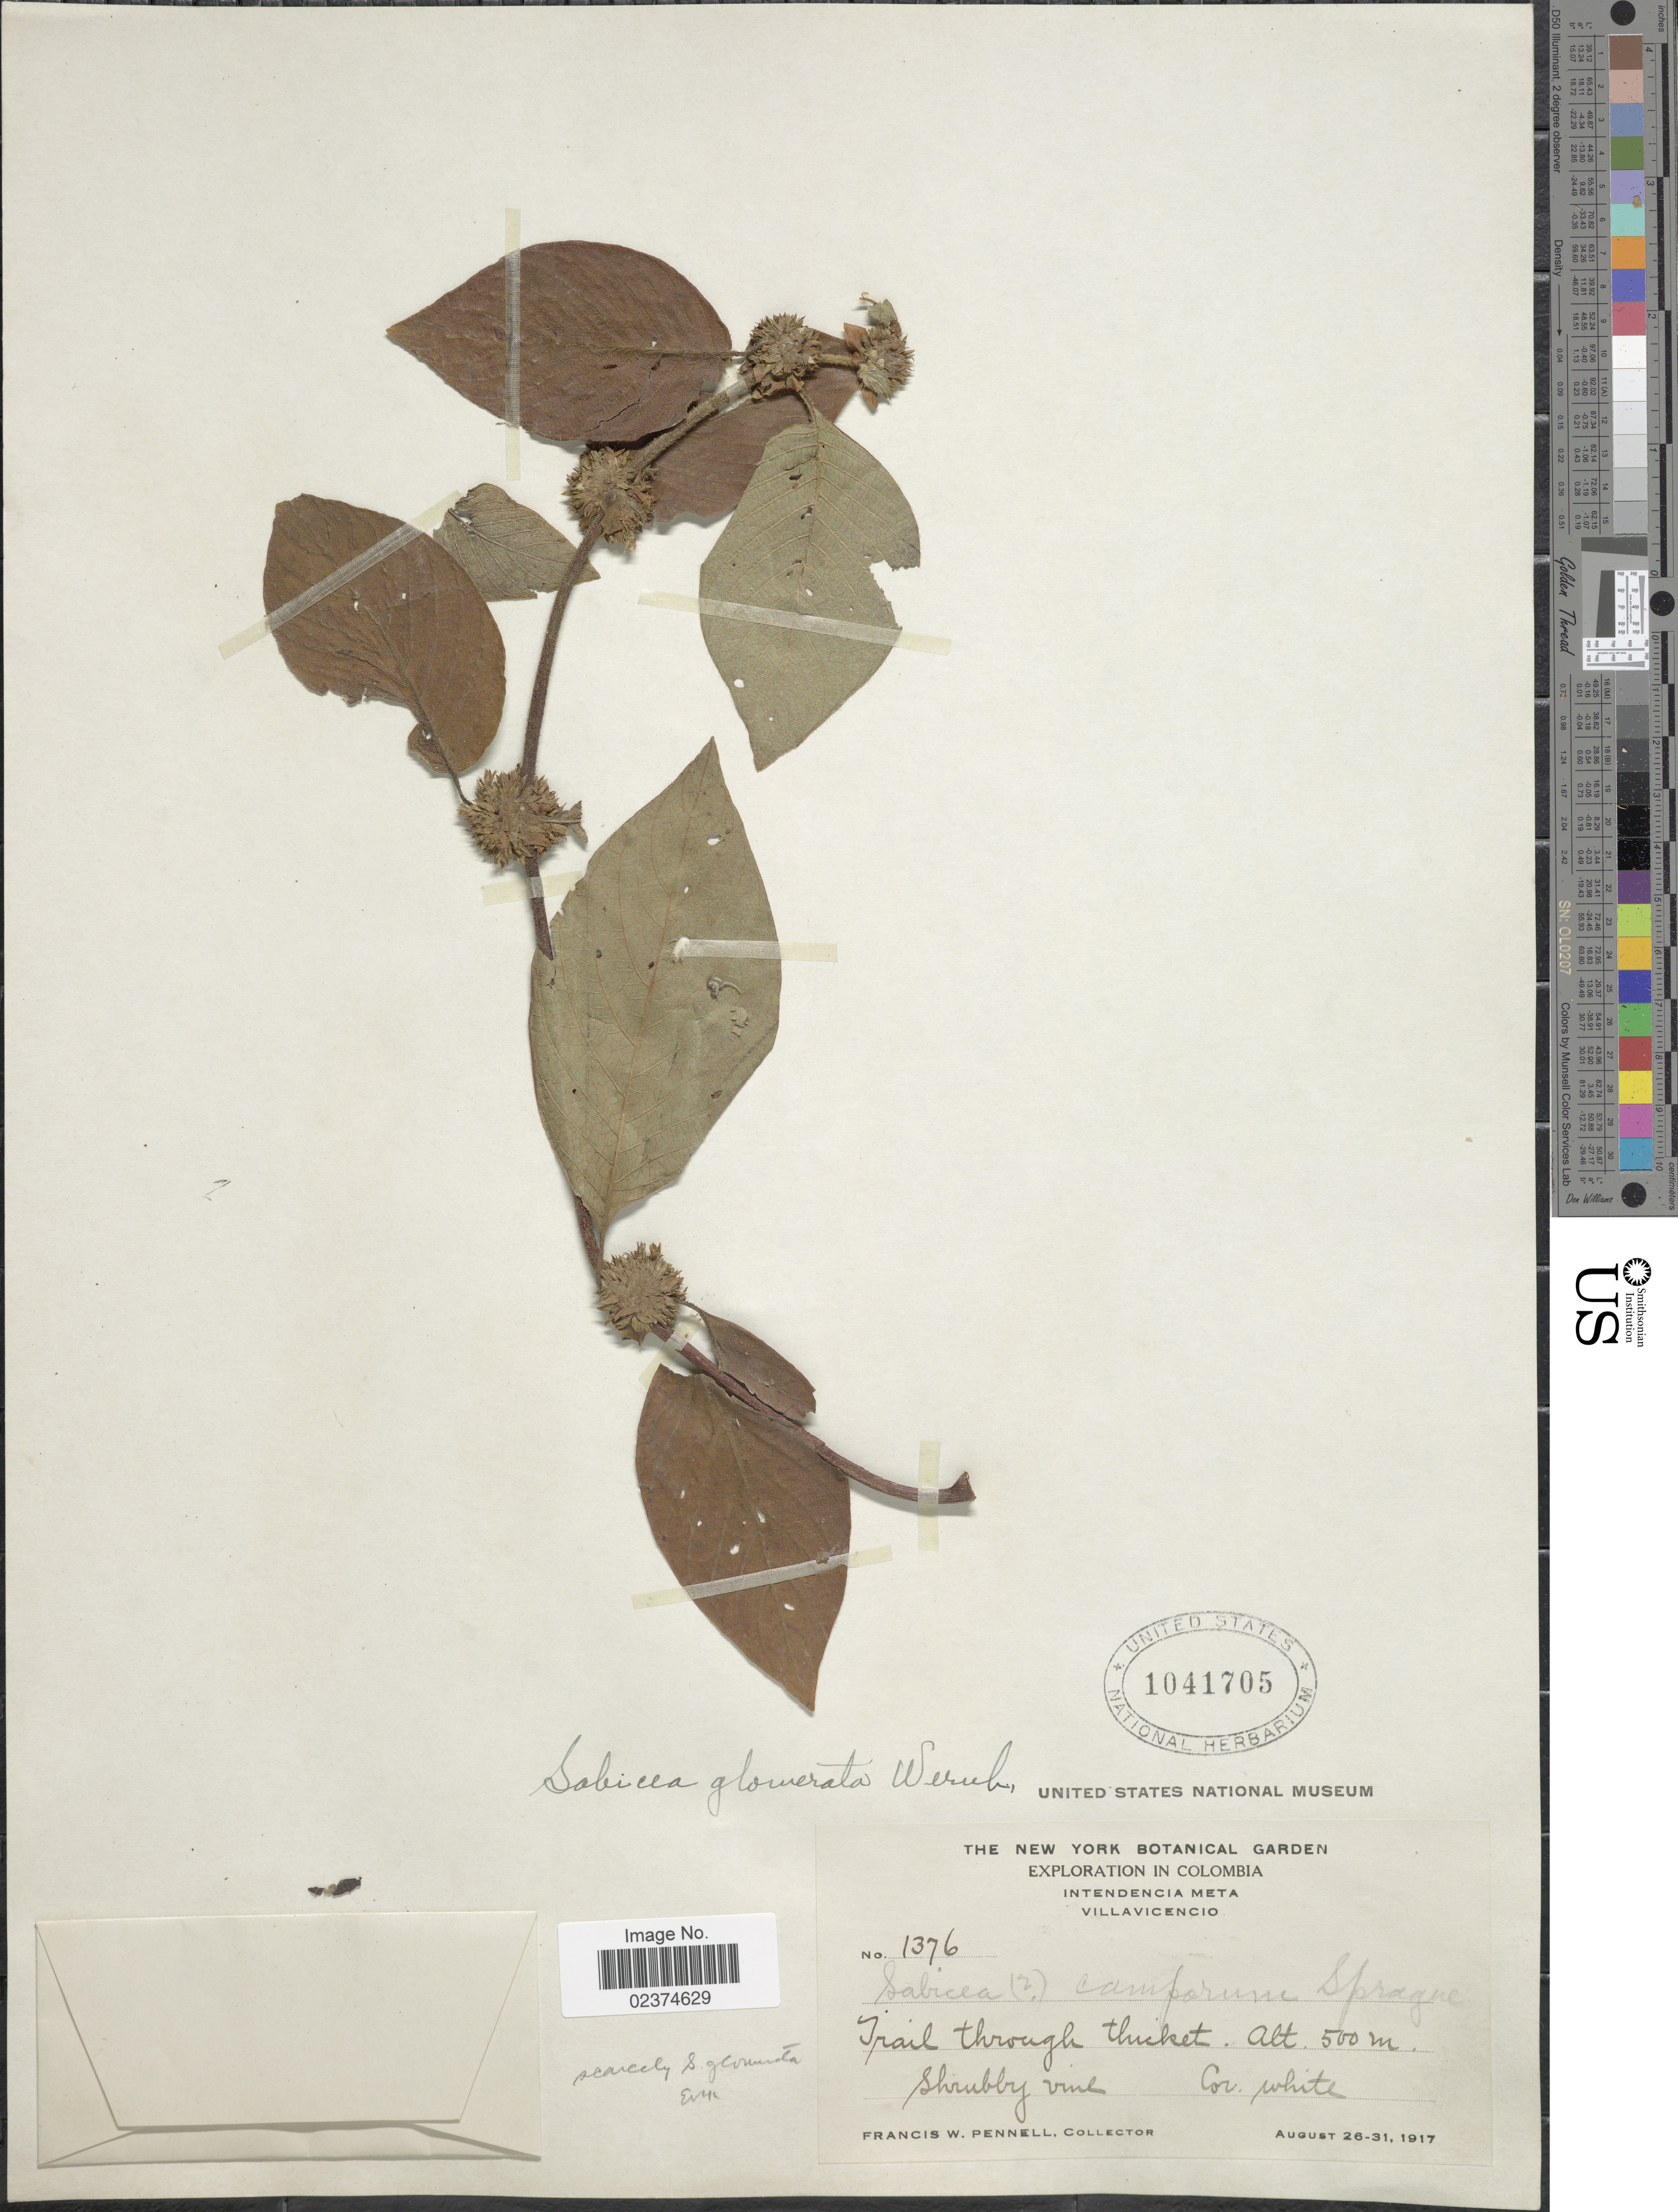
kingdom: Plantae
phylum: Tracheophyta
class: Magnoliopsida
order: Gentianales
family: Rubiaceae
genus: Sabicea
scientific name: Sabicea glomerata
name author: Wernham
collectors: F. W. Pennell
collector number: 1376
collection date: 1917-08-26/1917-08-31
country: Colombia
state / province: Meta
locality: Intendencia Meta, Villavicencio, trail through thicket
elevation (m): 500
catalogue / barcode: US 1041705